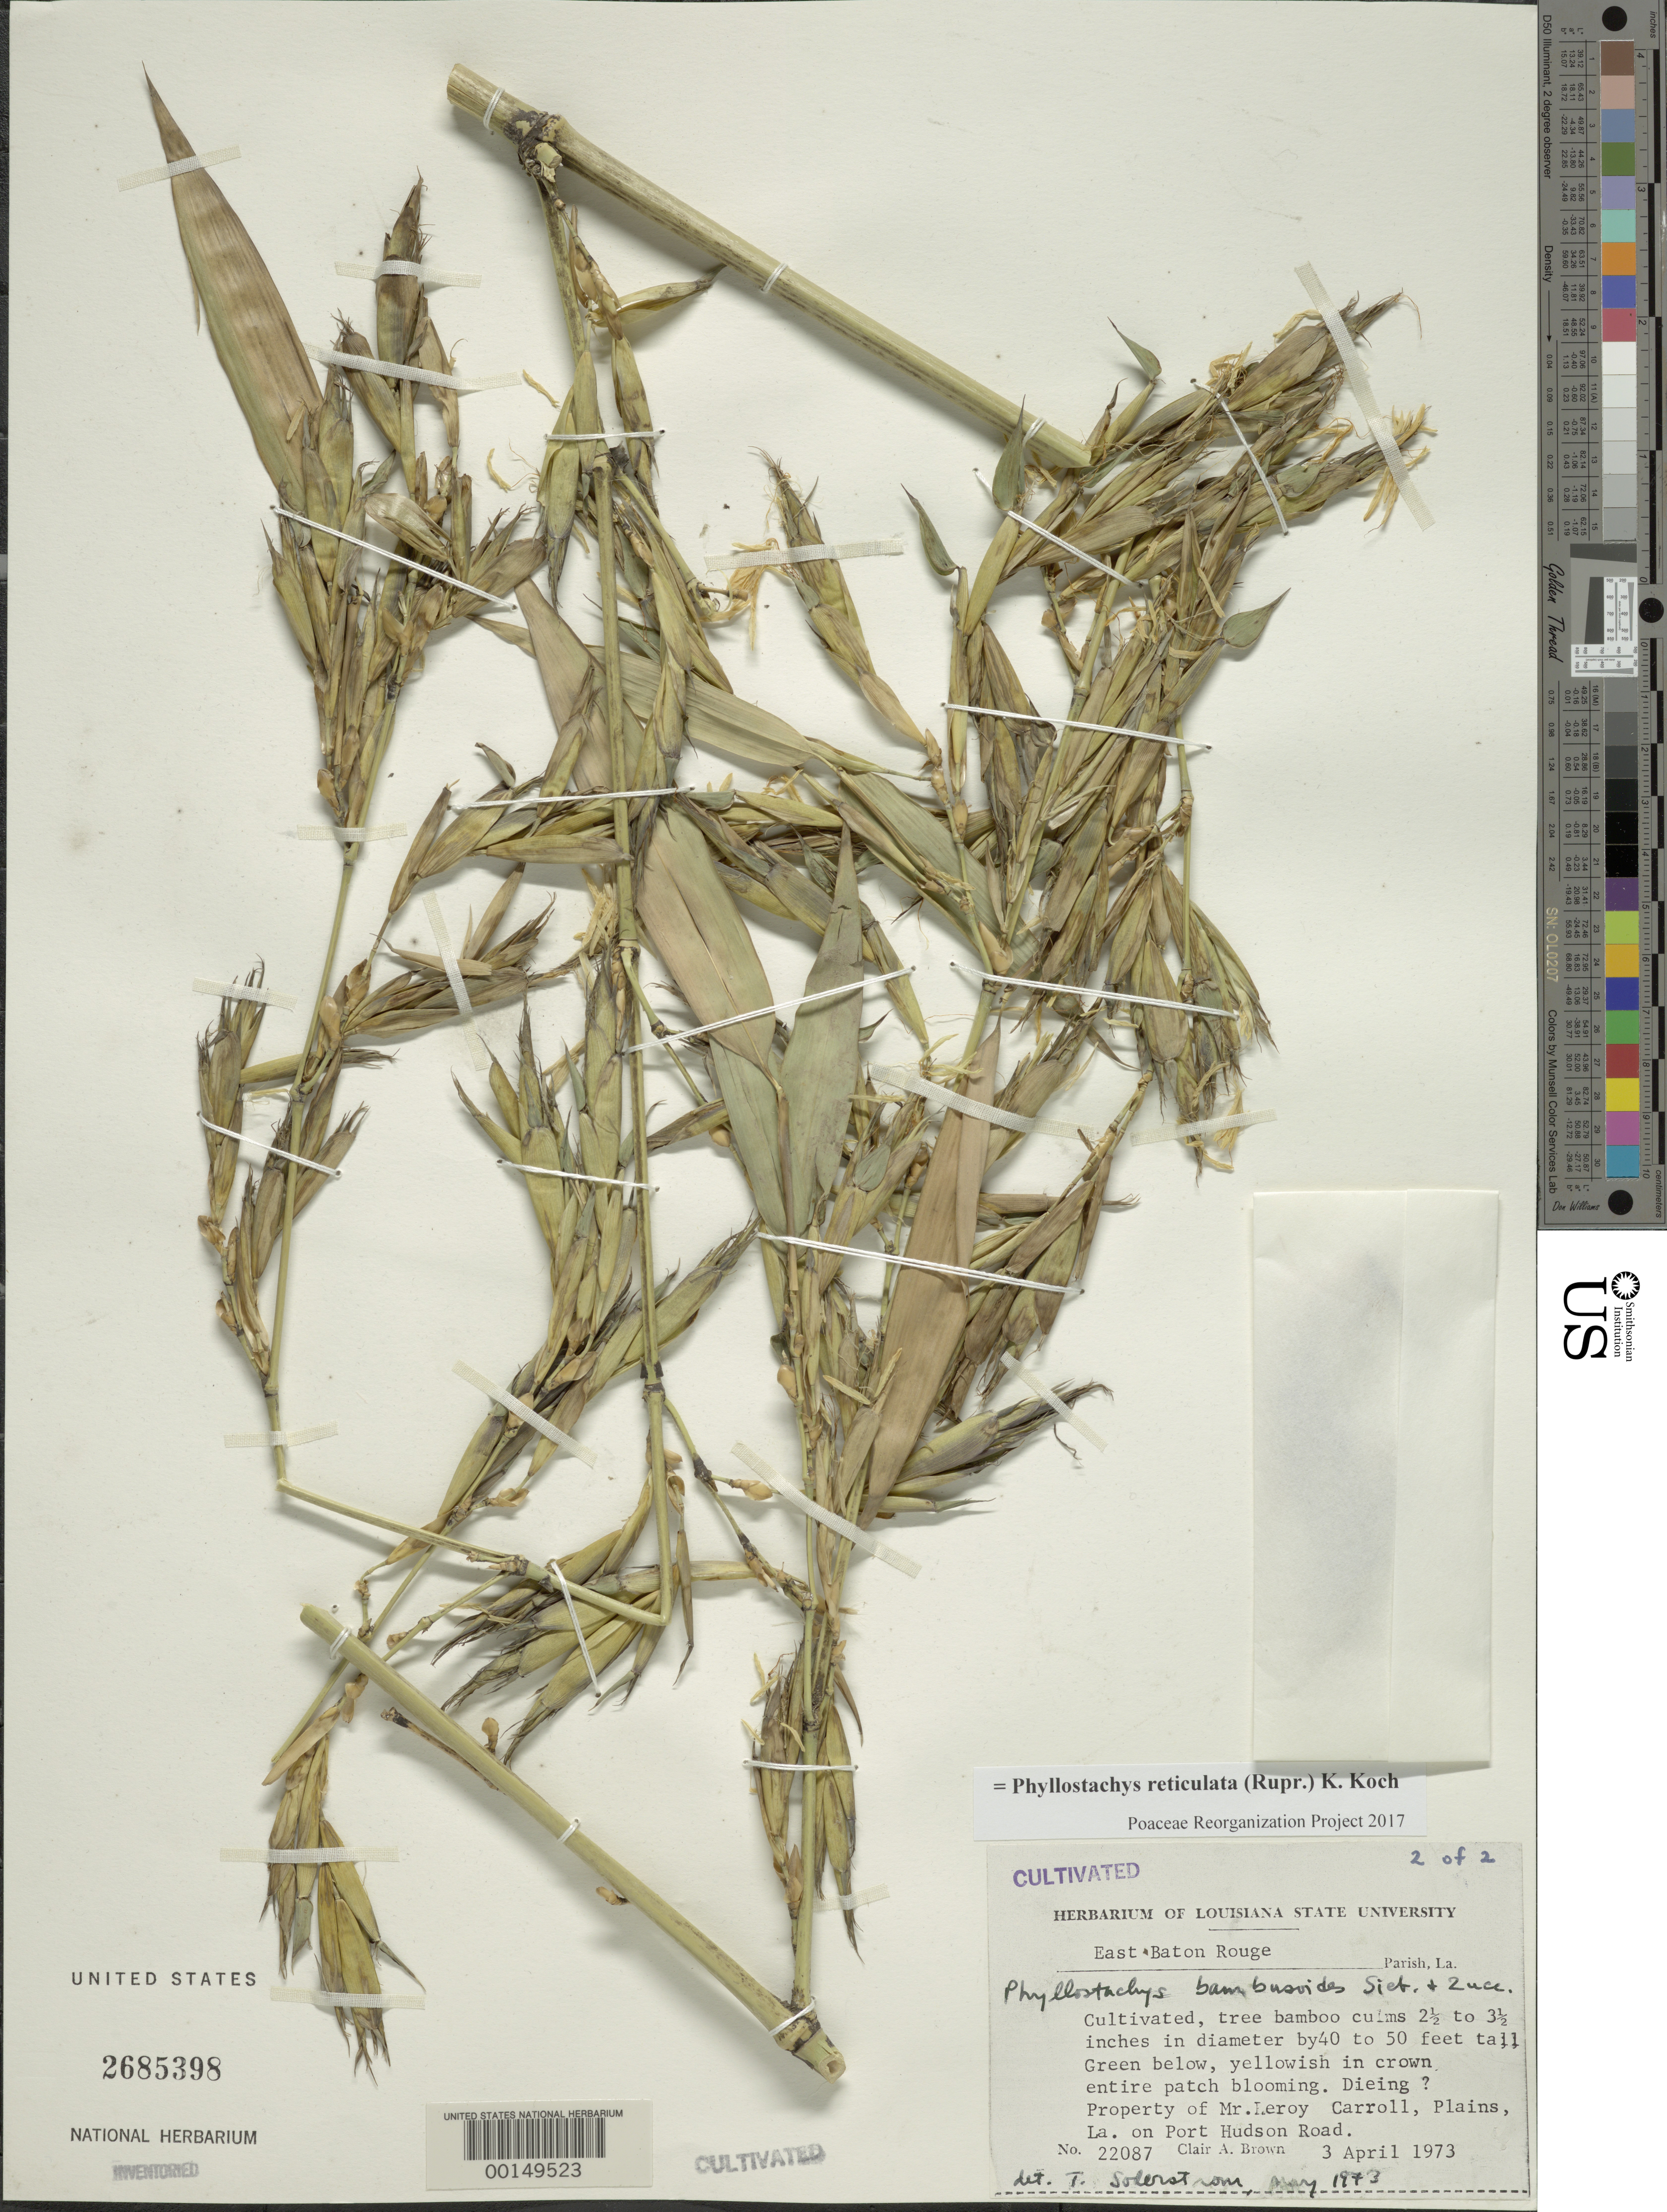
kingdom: Plantae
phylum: Tracheophyta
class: Liliopsida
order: Poales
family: Poaceae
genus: Phyllostachys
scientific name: Phyllostachys reticulata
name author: (Rupr.) K. Koch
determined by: Poaceae Reorganization Project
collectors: C. A. Brown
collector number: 22087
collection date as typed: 03 Apr 1973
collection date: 1973-04-03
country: United States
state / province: Louisiana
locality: East baton rouge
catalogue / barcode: US 2685398